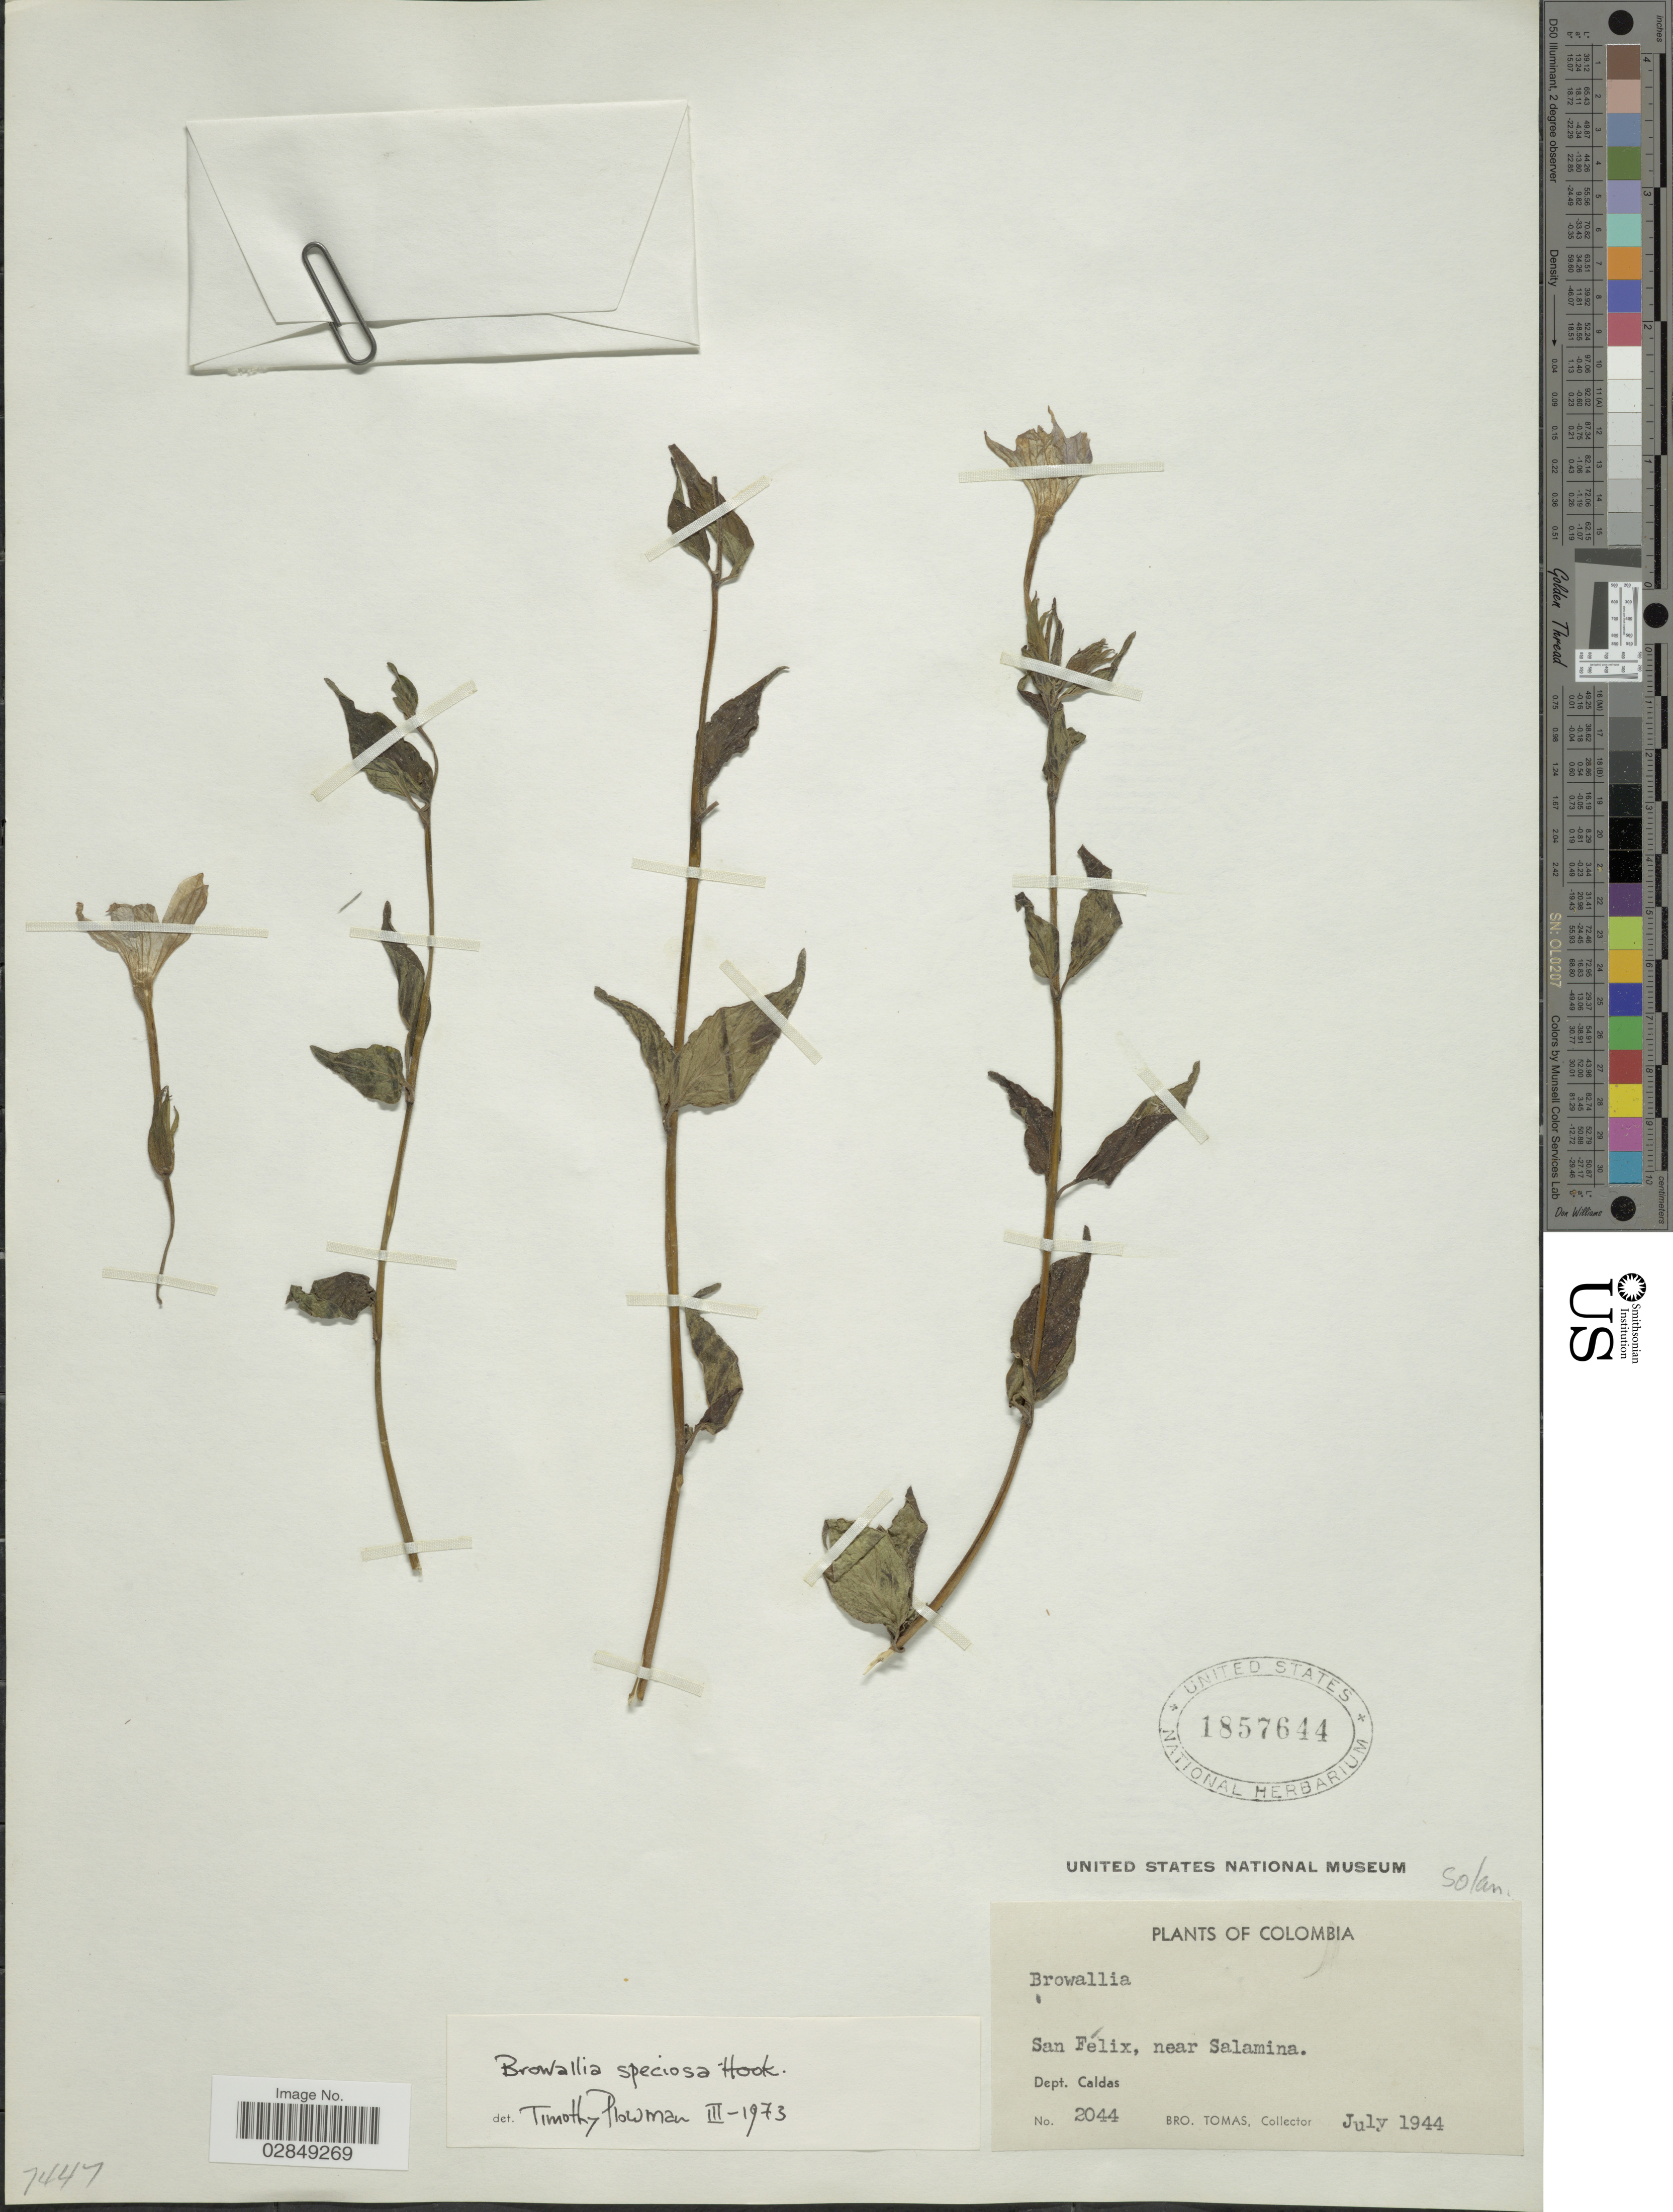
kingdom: Plantae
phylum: Tracheophyta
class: Magnoliopsida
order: Solanales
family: Solanaceae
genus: Browallia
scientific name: Browallia speciosa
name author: Hook.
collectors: B. Tomas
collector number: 2044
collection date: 1944-07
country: Colombia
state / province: Caldas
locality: San Félix, near Salamina. Dept. Caldas.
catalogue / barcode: US 1857644